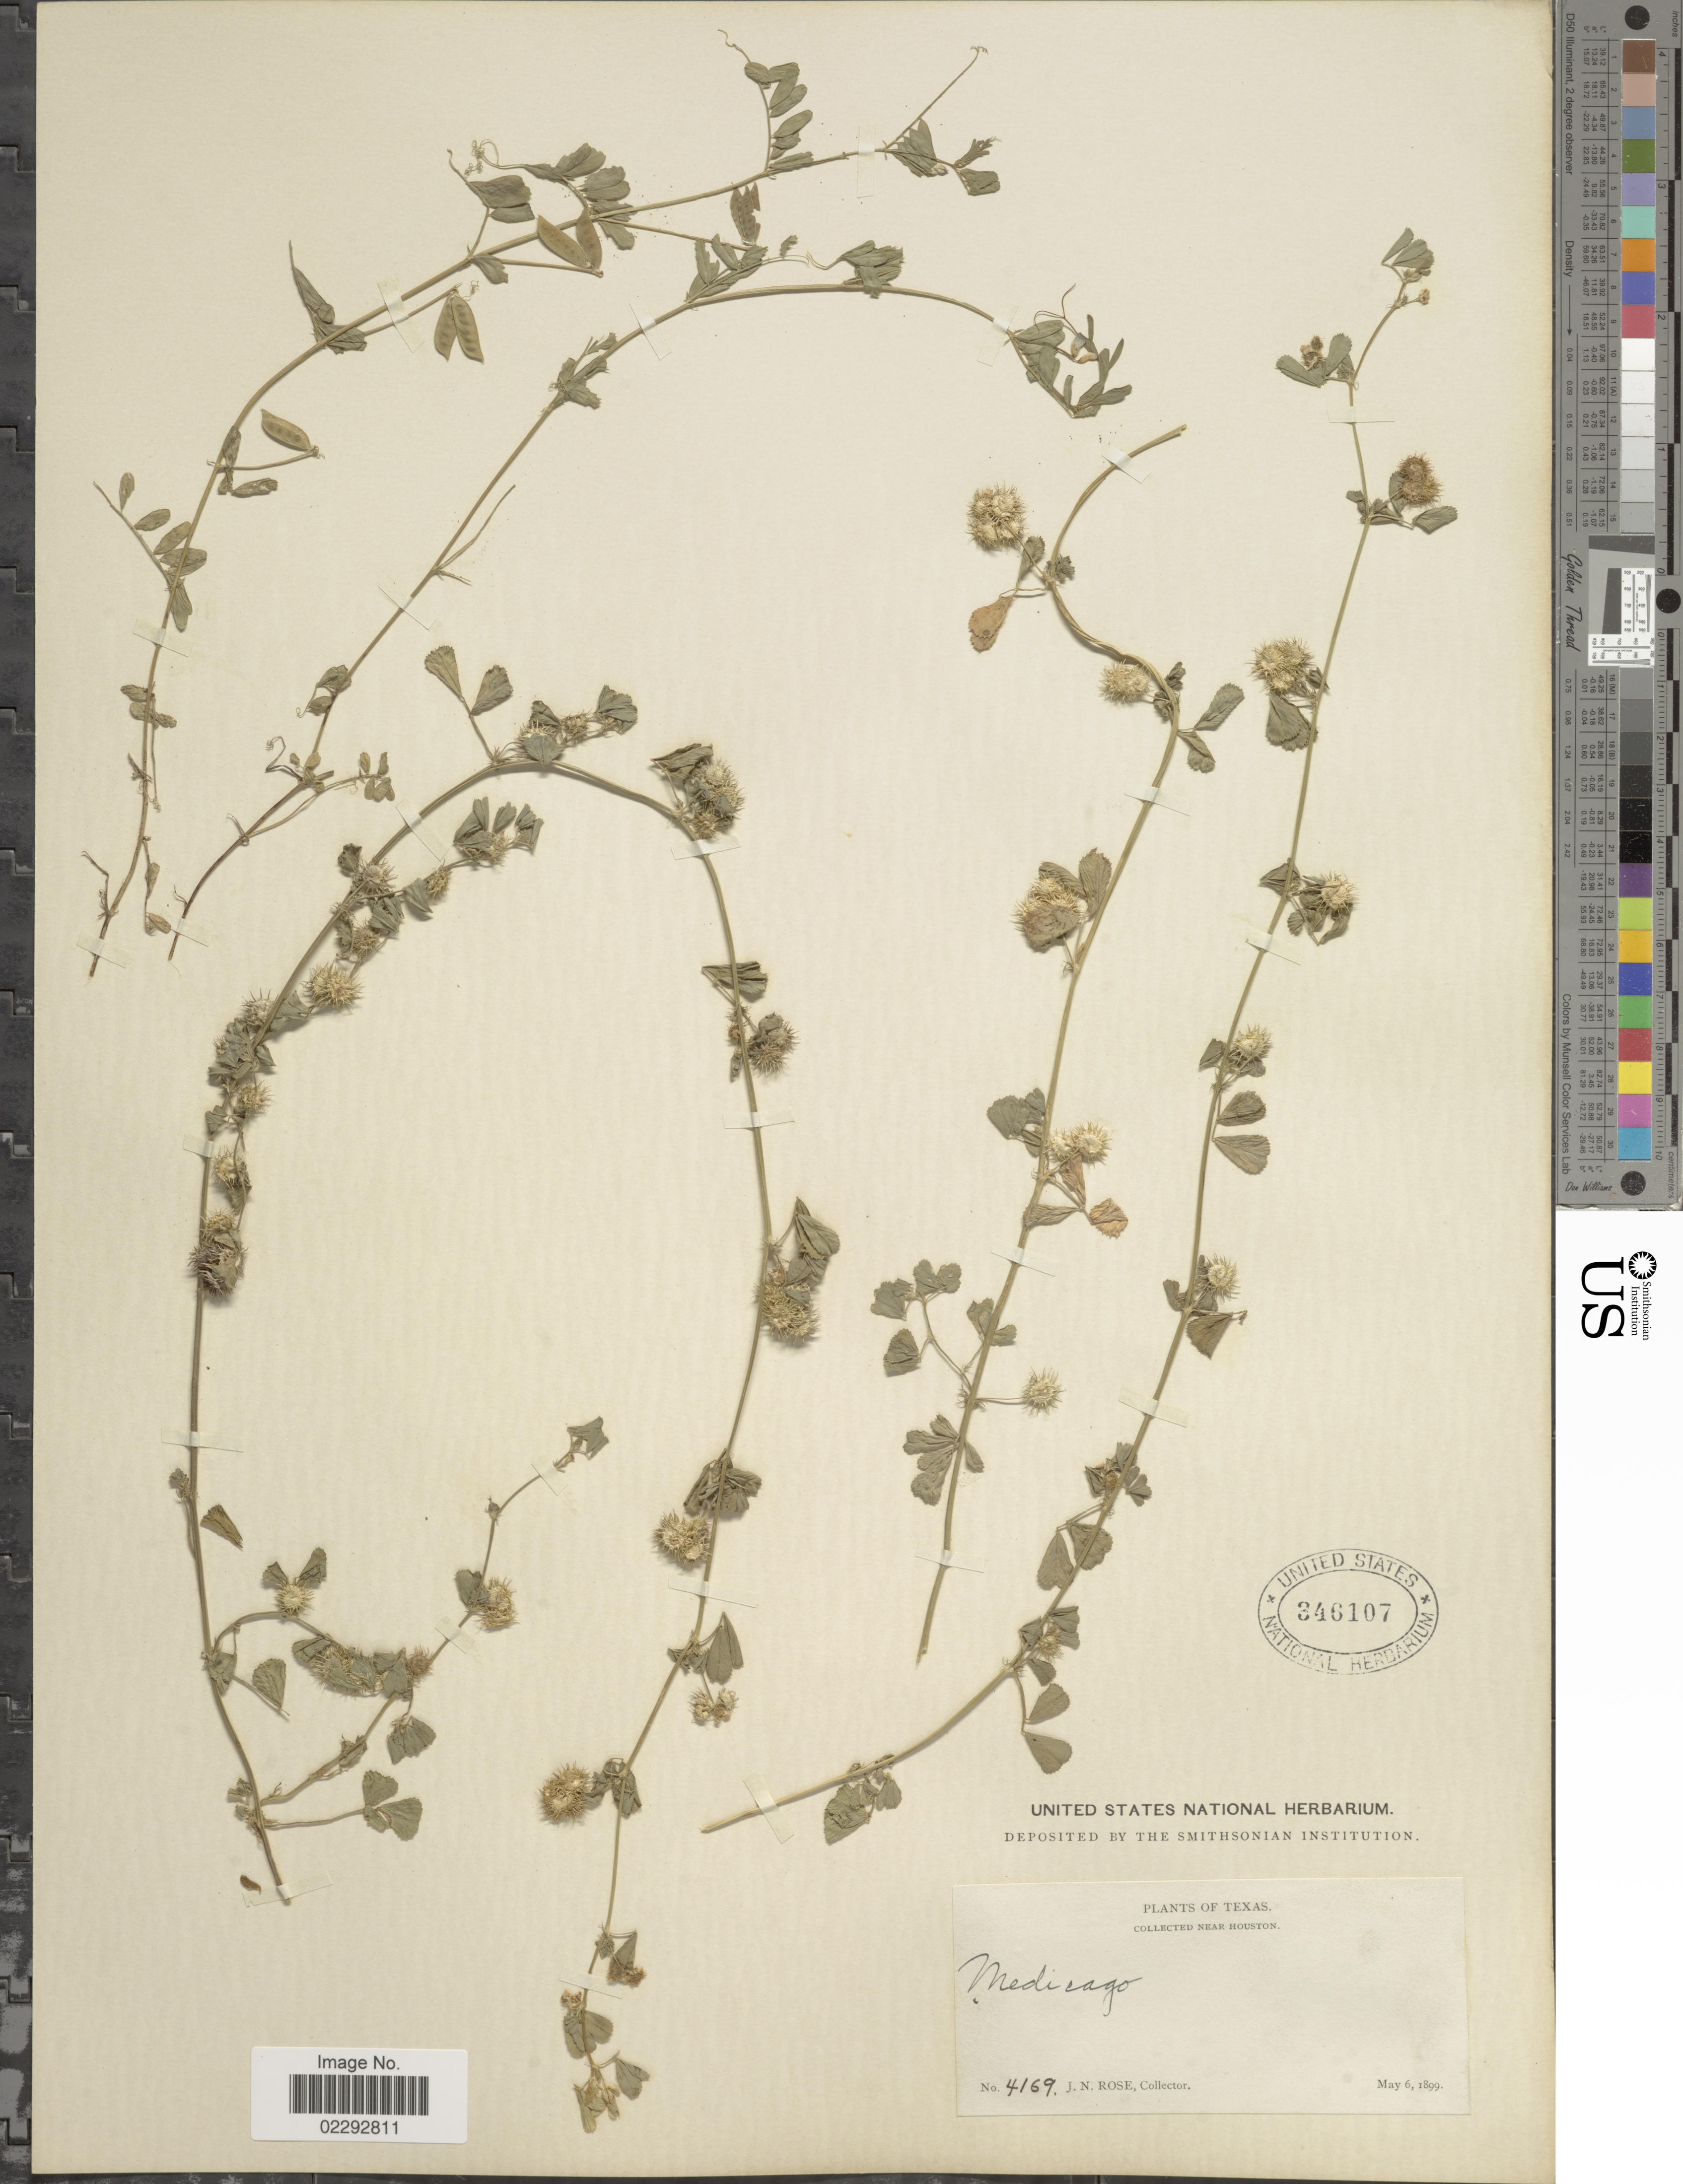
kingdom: Plantae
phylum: Tracheophyta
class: Magnoliopsida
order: Fabales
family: Fabaceae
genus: Medicago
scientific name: Medicago hispida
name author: Gaertn.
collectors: J. N. Rose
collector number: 4169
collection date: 1899-05-06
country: United States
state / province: Texas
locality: Texas, Near Houston.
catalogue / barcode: US 346107